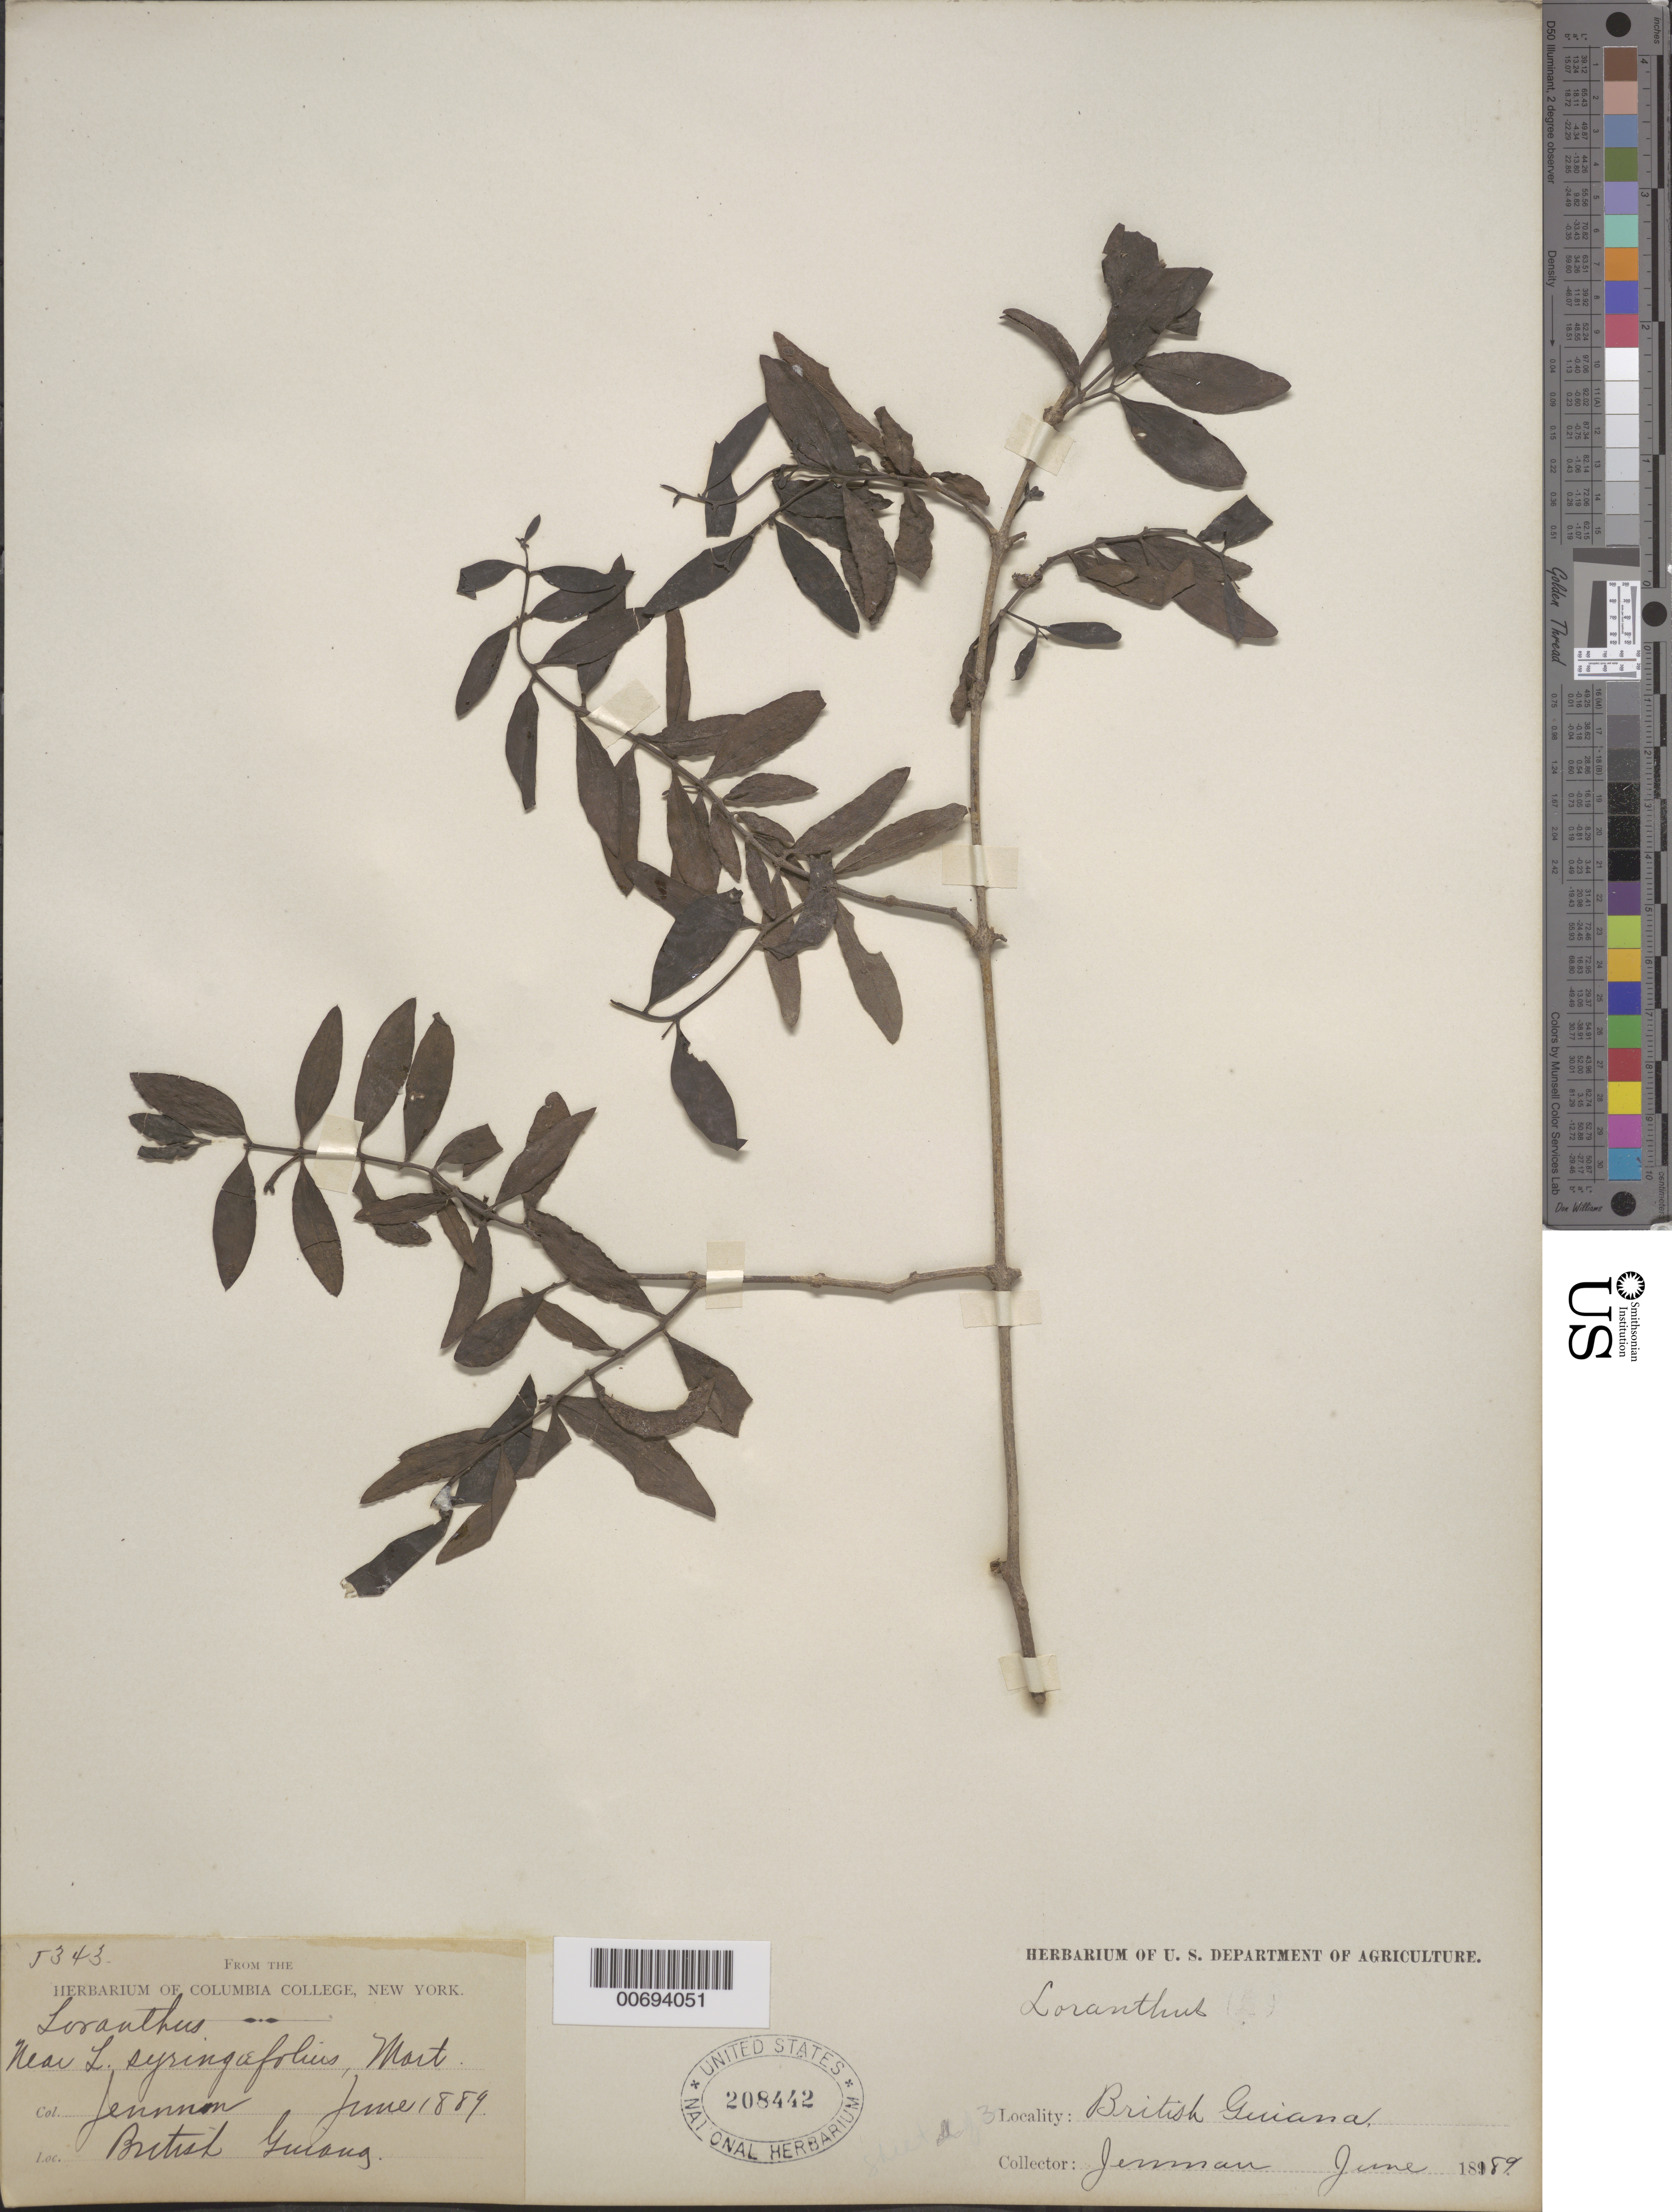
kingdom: Plantae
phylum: Tracheophyta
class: Magnoliopsida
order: Santalales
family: Loranthaceae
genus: Struthanthus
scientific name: Struthanthus dichotrianthus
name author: Eichler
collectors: -. Jenman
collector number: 5343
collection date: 1889-06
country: Guyana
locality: British Guiana.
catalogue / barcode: US 208442